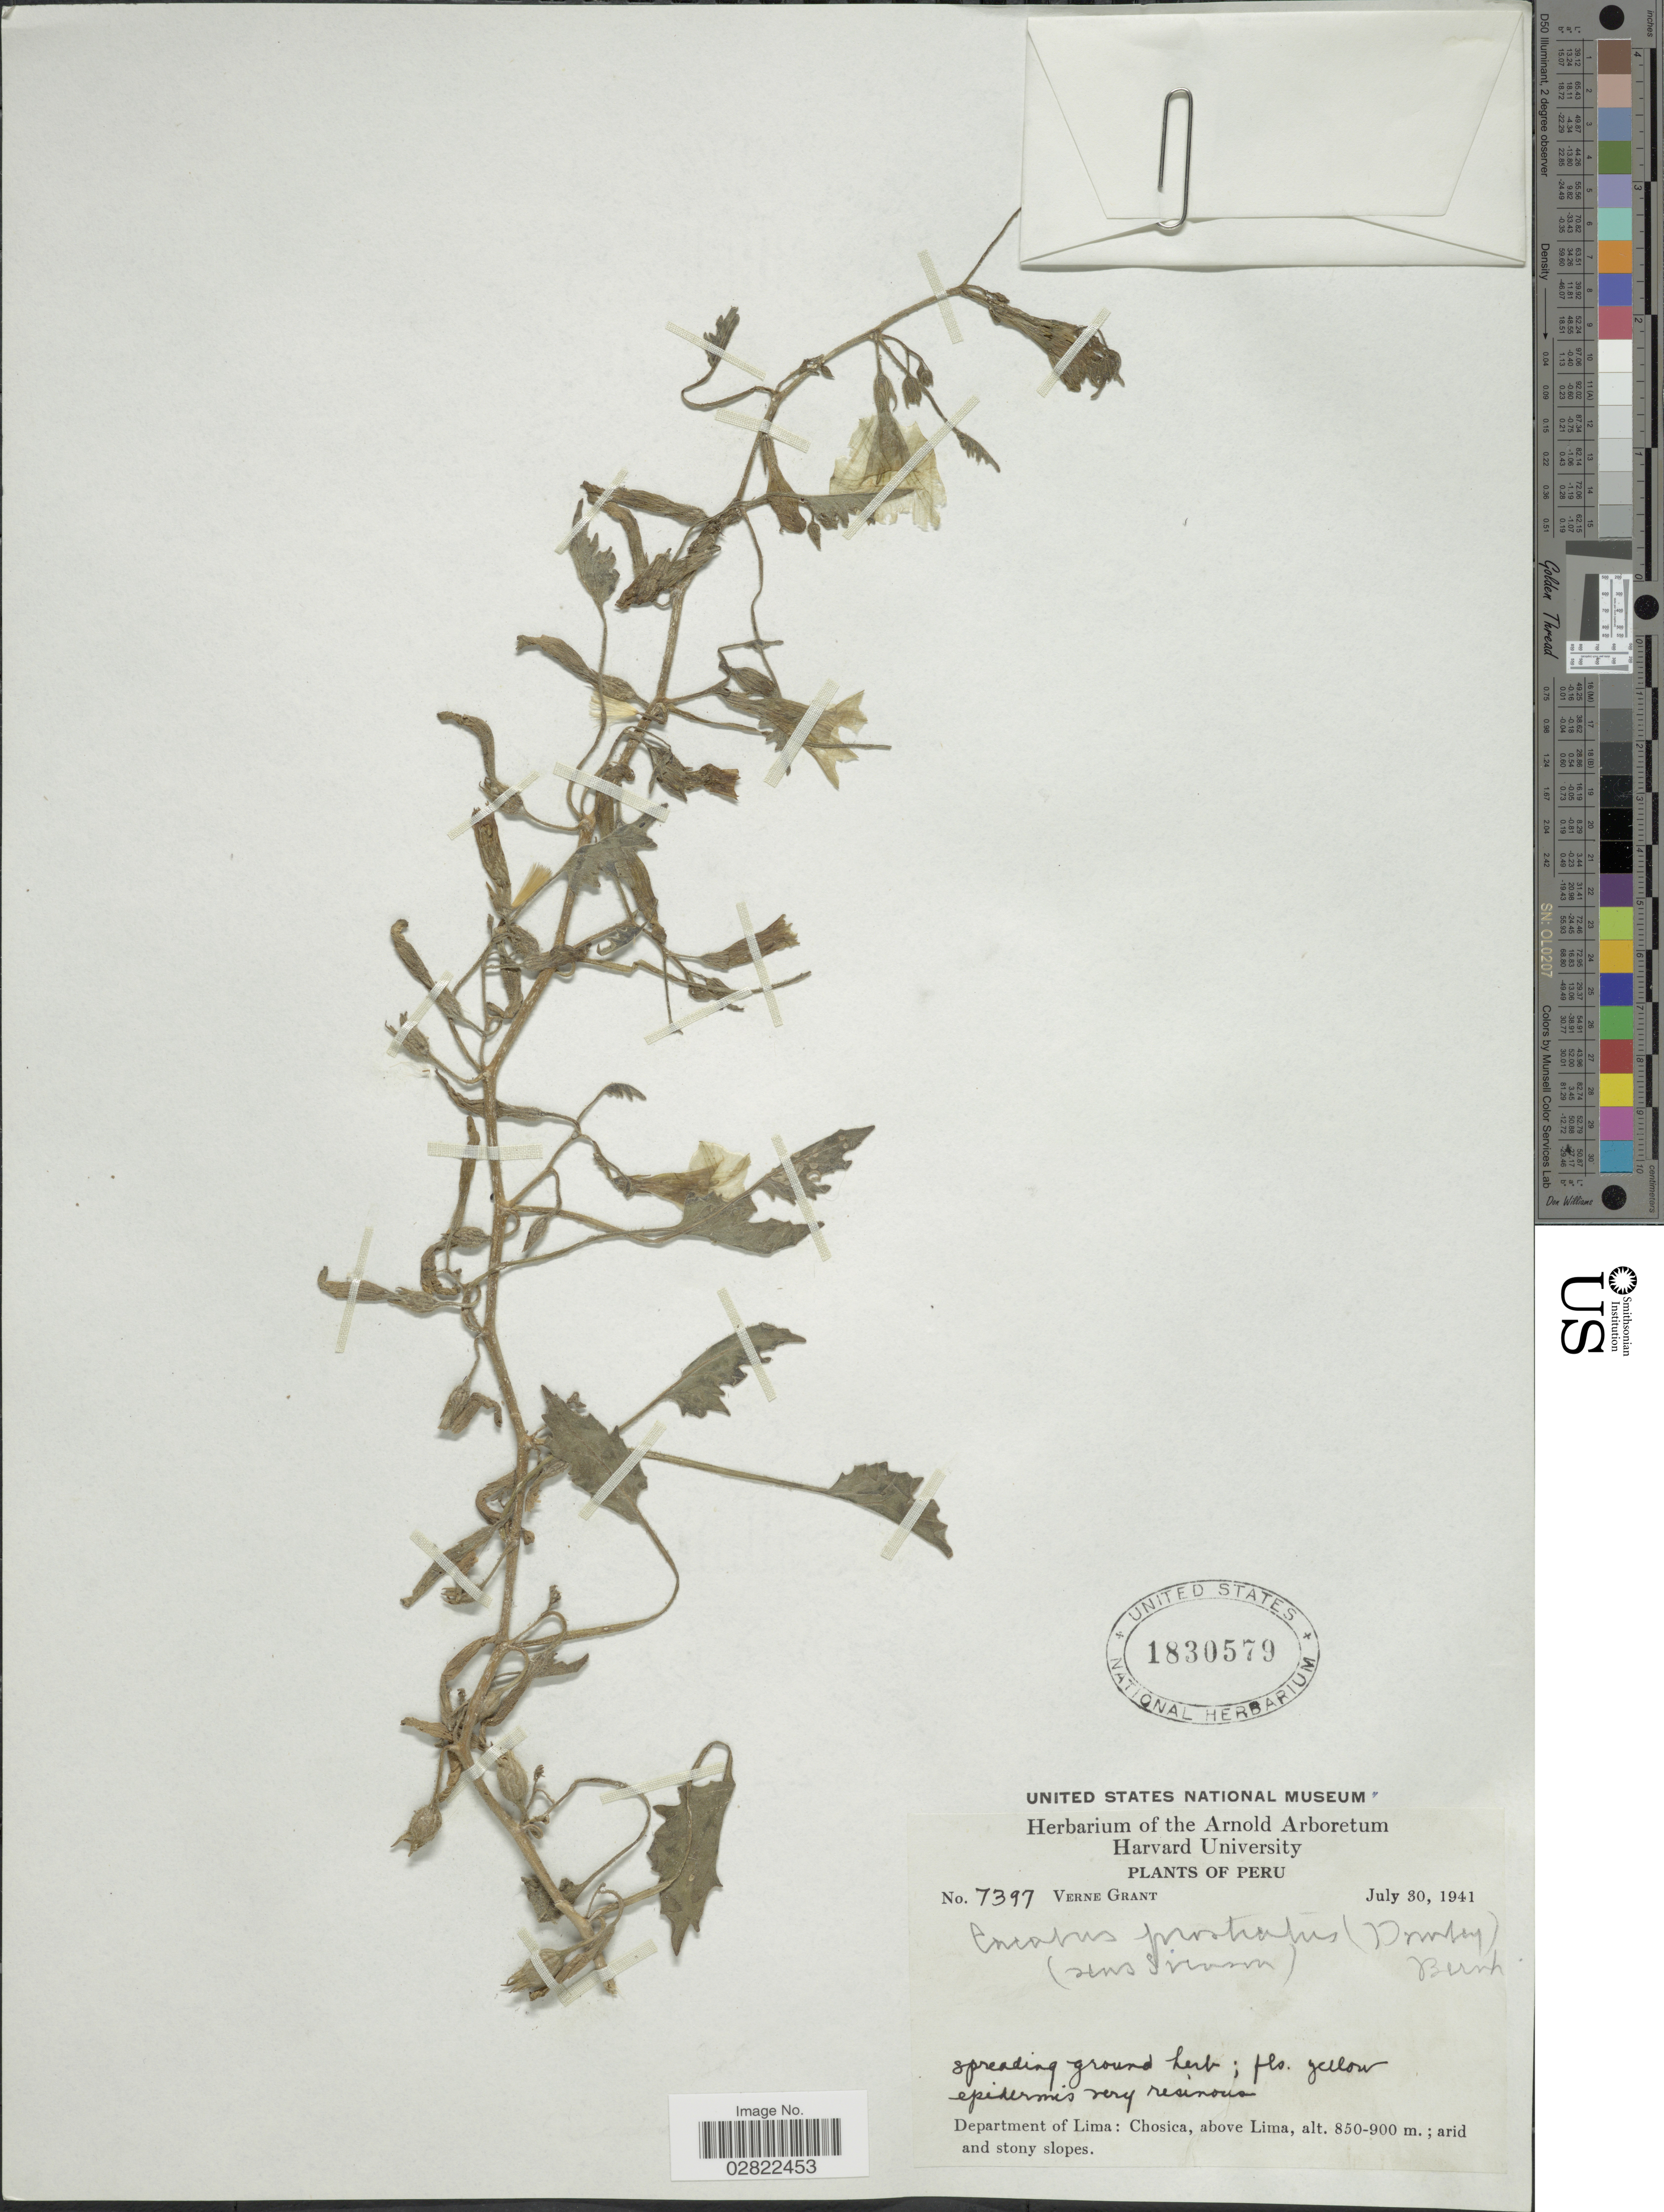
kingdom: Plantae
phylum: Tracheophyta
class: Magnoliopsida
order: Solanales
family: Solanaceae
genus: Exodeconus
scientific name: Exodeconus prostratus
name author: (L'Hér.) Raf.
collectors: V. Grant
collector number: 7397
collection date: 1941-07-30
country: Peru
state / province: Lima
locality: Department of Lima: Chosica, above Lima.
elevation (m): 850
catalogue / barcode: US 1830579